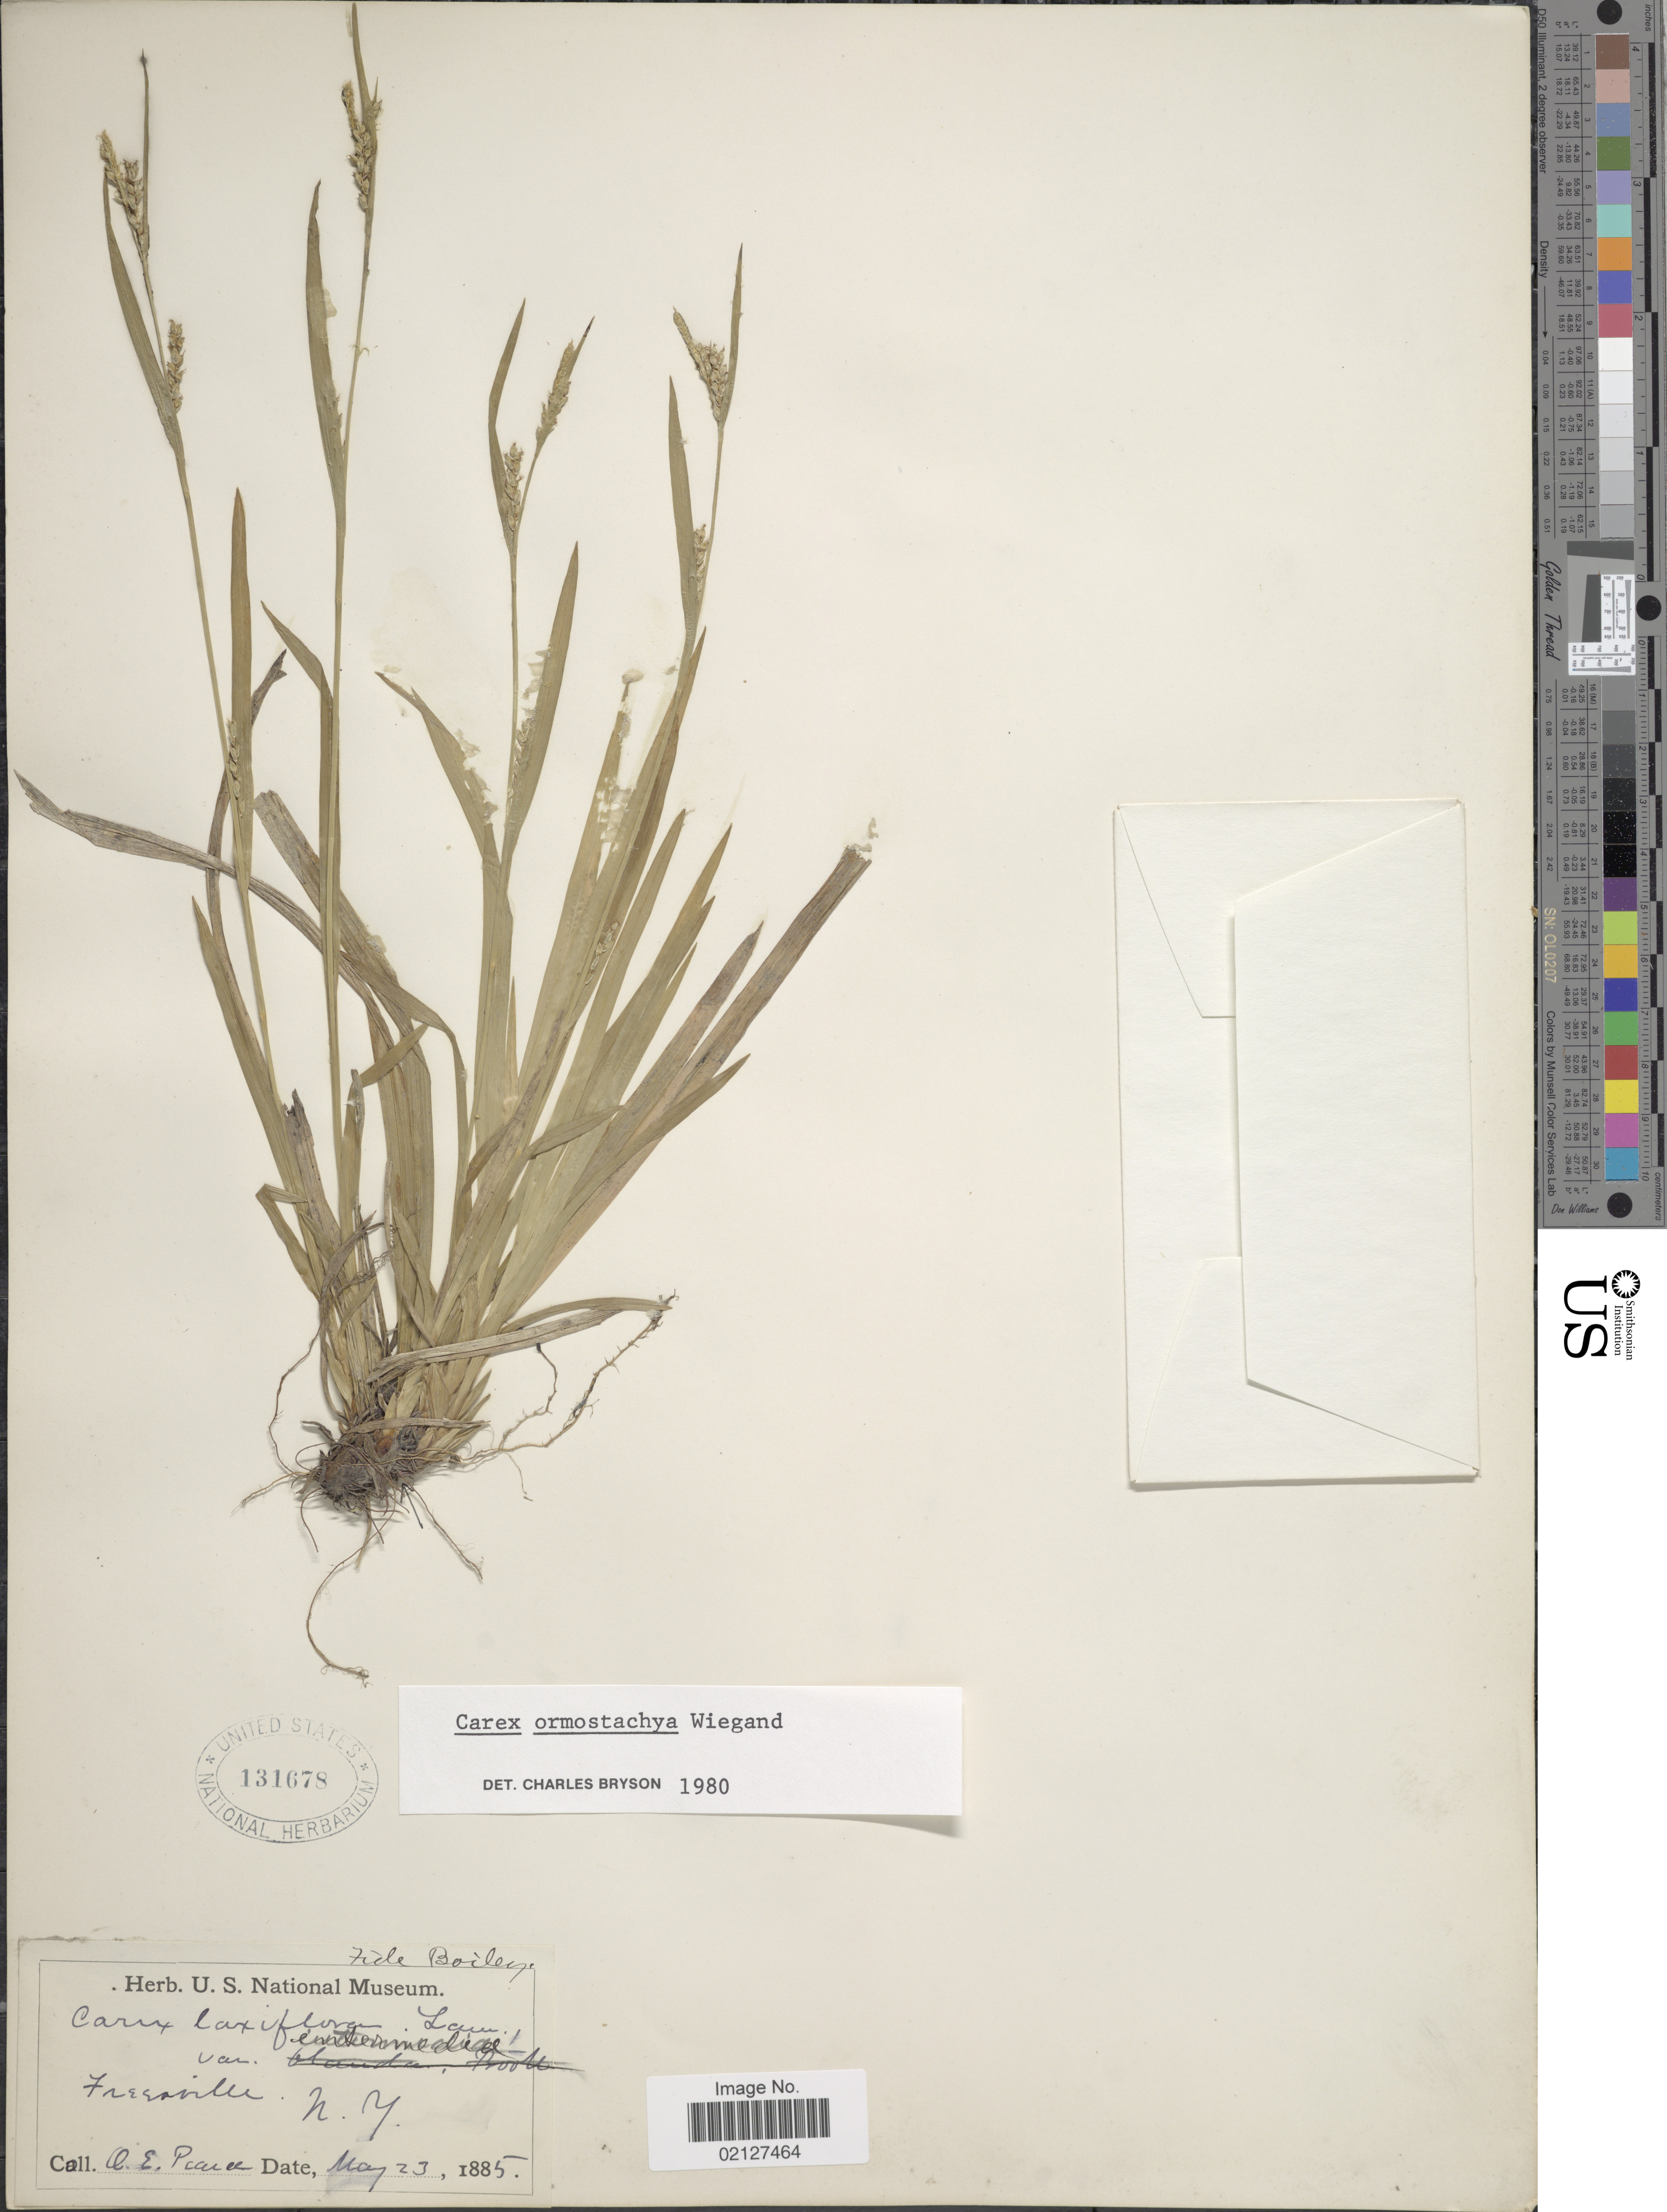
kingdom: Plantae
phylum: Tracheophyta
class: Liliopsida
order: Poales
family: Cyperaceae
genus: Carex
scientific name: Carex ormostachya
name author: Wiegand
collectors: O. E. Pearce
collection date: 1885-05-23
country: United States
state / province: New York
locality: Freeville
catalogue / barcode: US 131678